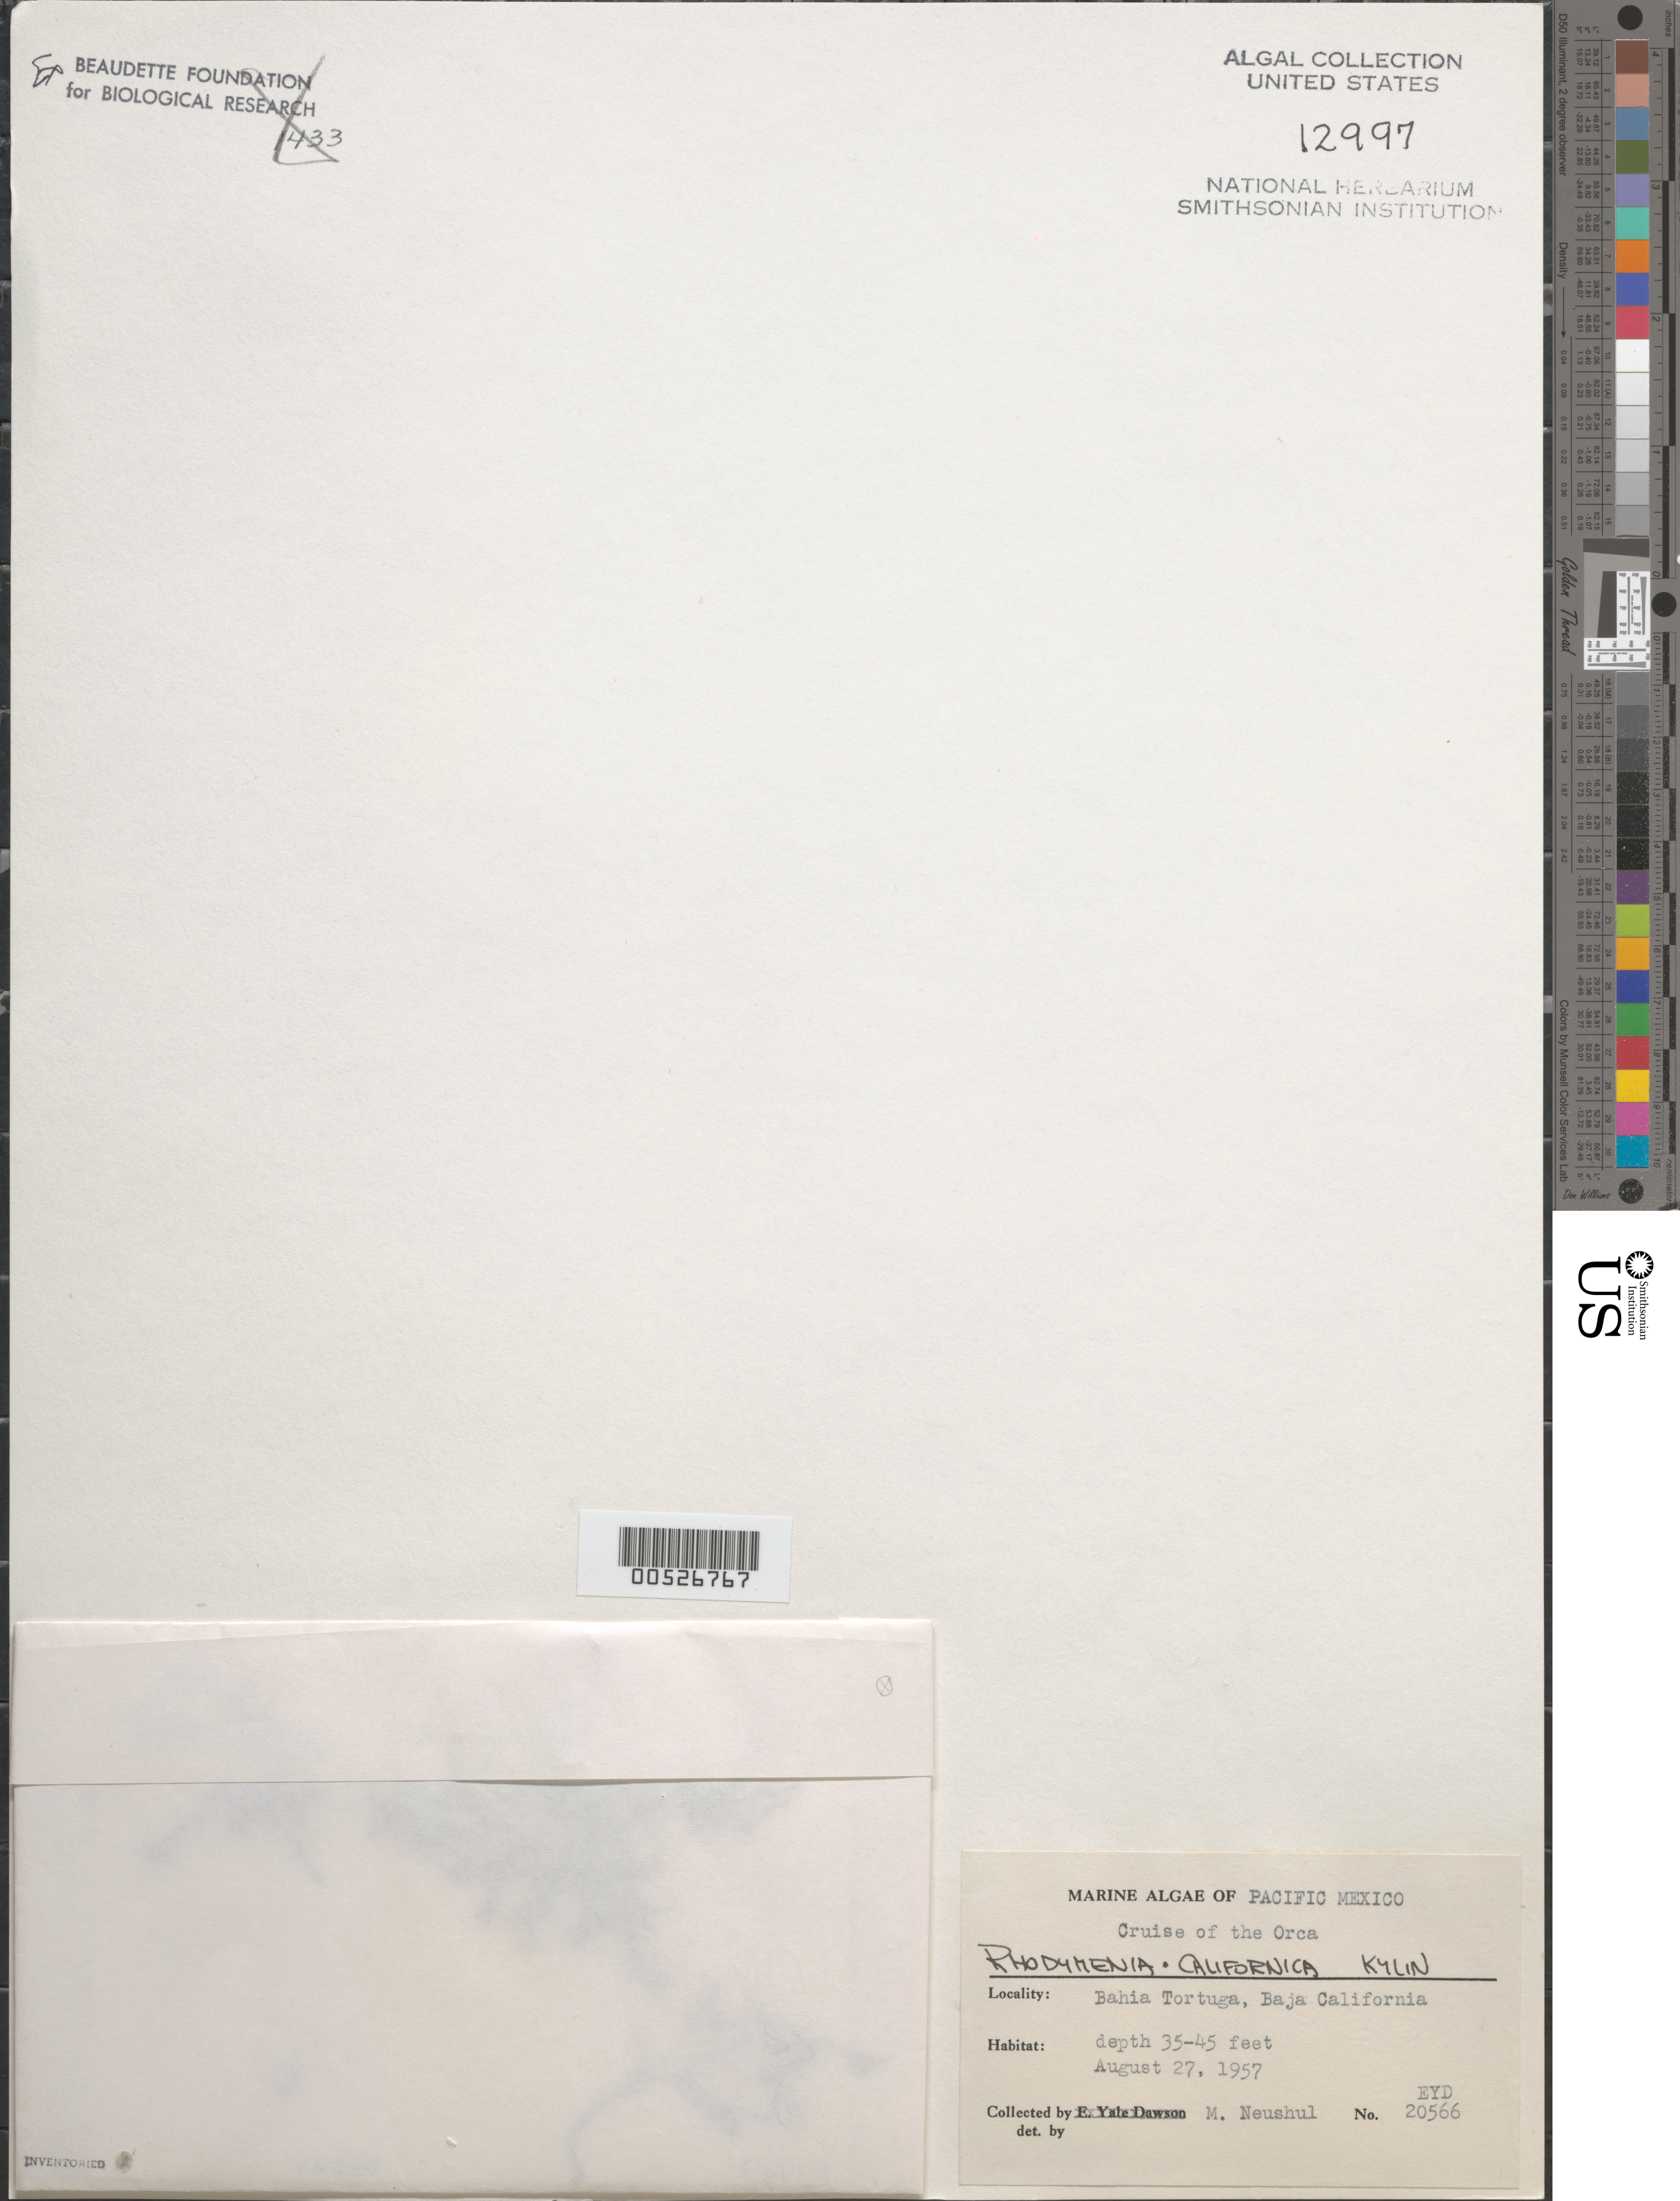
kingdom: Plantae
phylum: Rhodophyta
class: Florideophyceae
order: Rhodymeniales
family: Rhodymeniaceae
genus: Rhodymenia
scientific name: Rhodymenia californica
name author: Kylin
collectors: M. Neushul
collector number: EYD 20566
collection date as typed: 27 Aug 1957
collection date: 1957-08-27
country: Mexico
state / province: Baja California Sur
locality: Bahia Tortuga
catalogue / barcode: US 12997